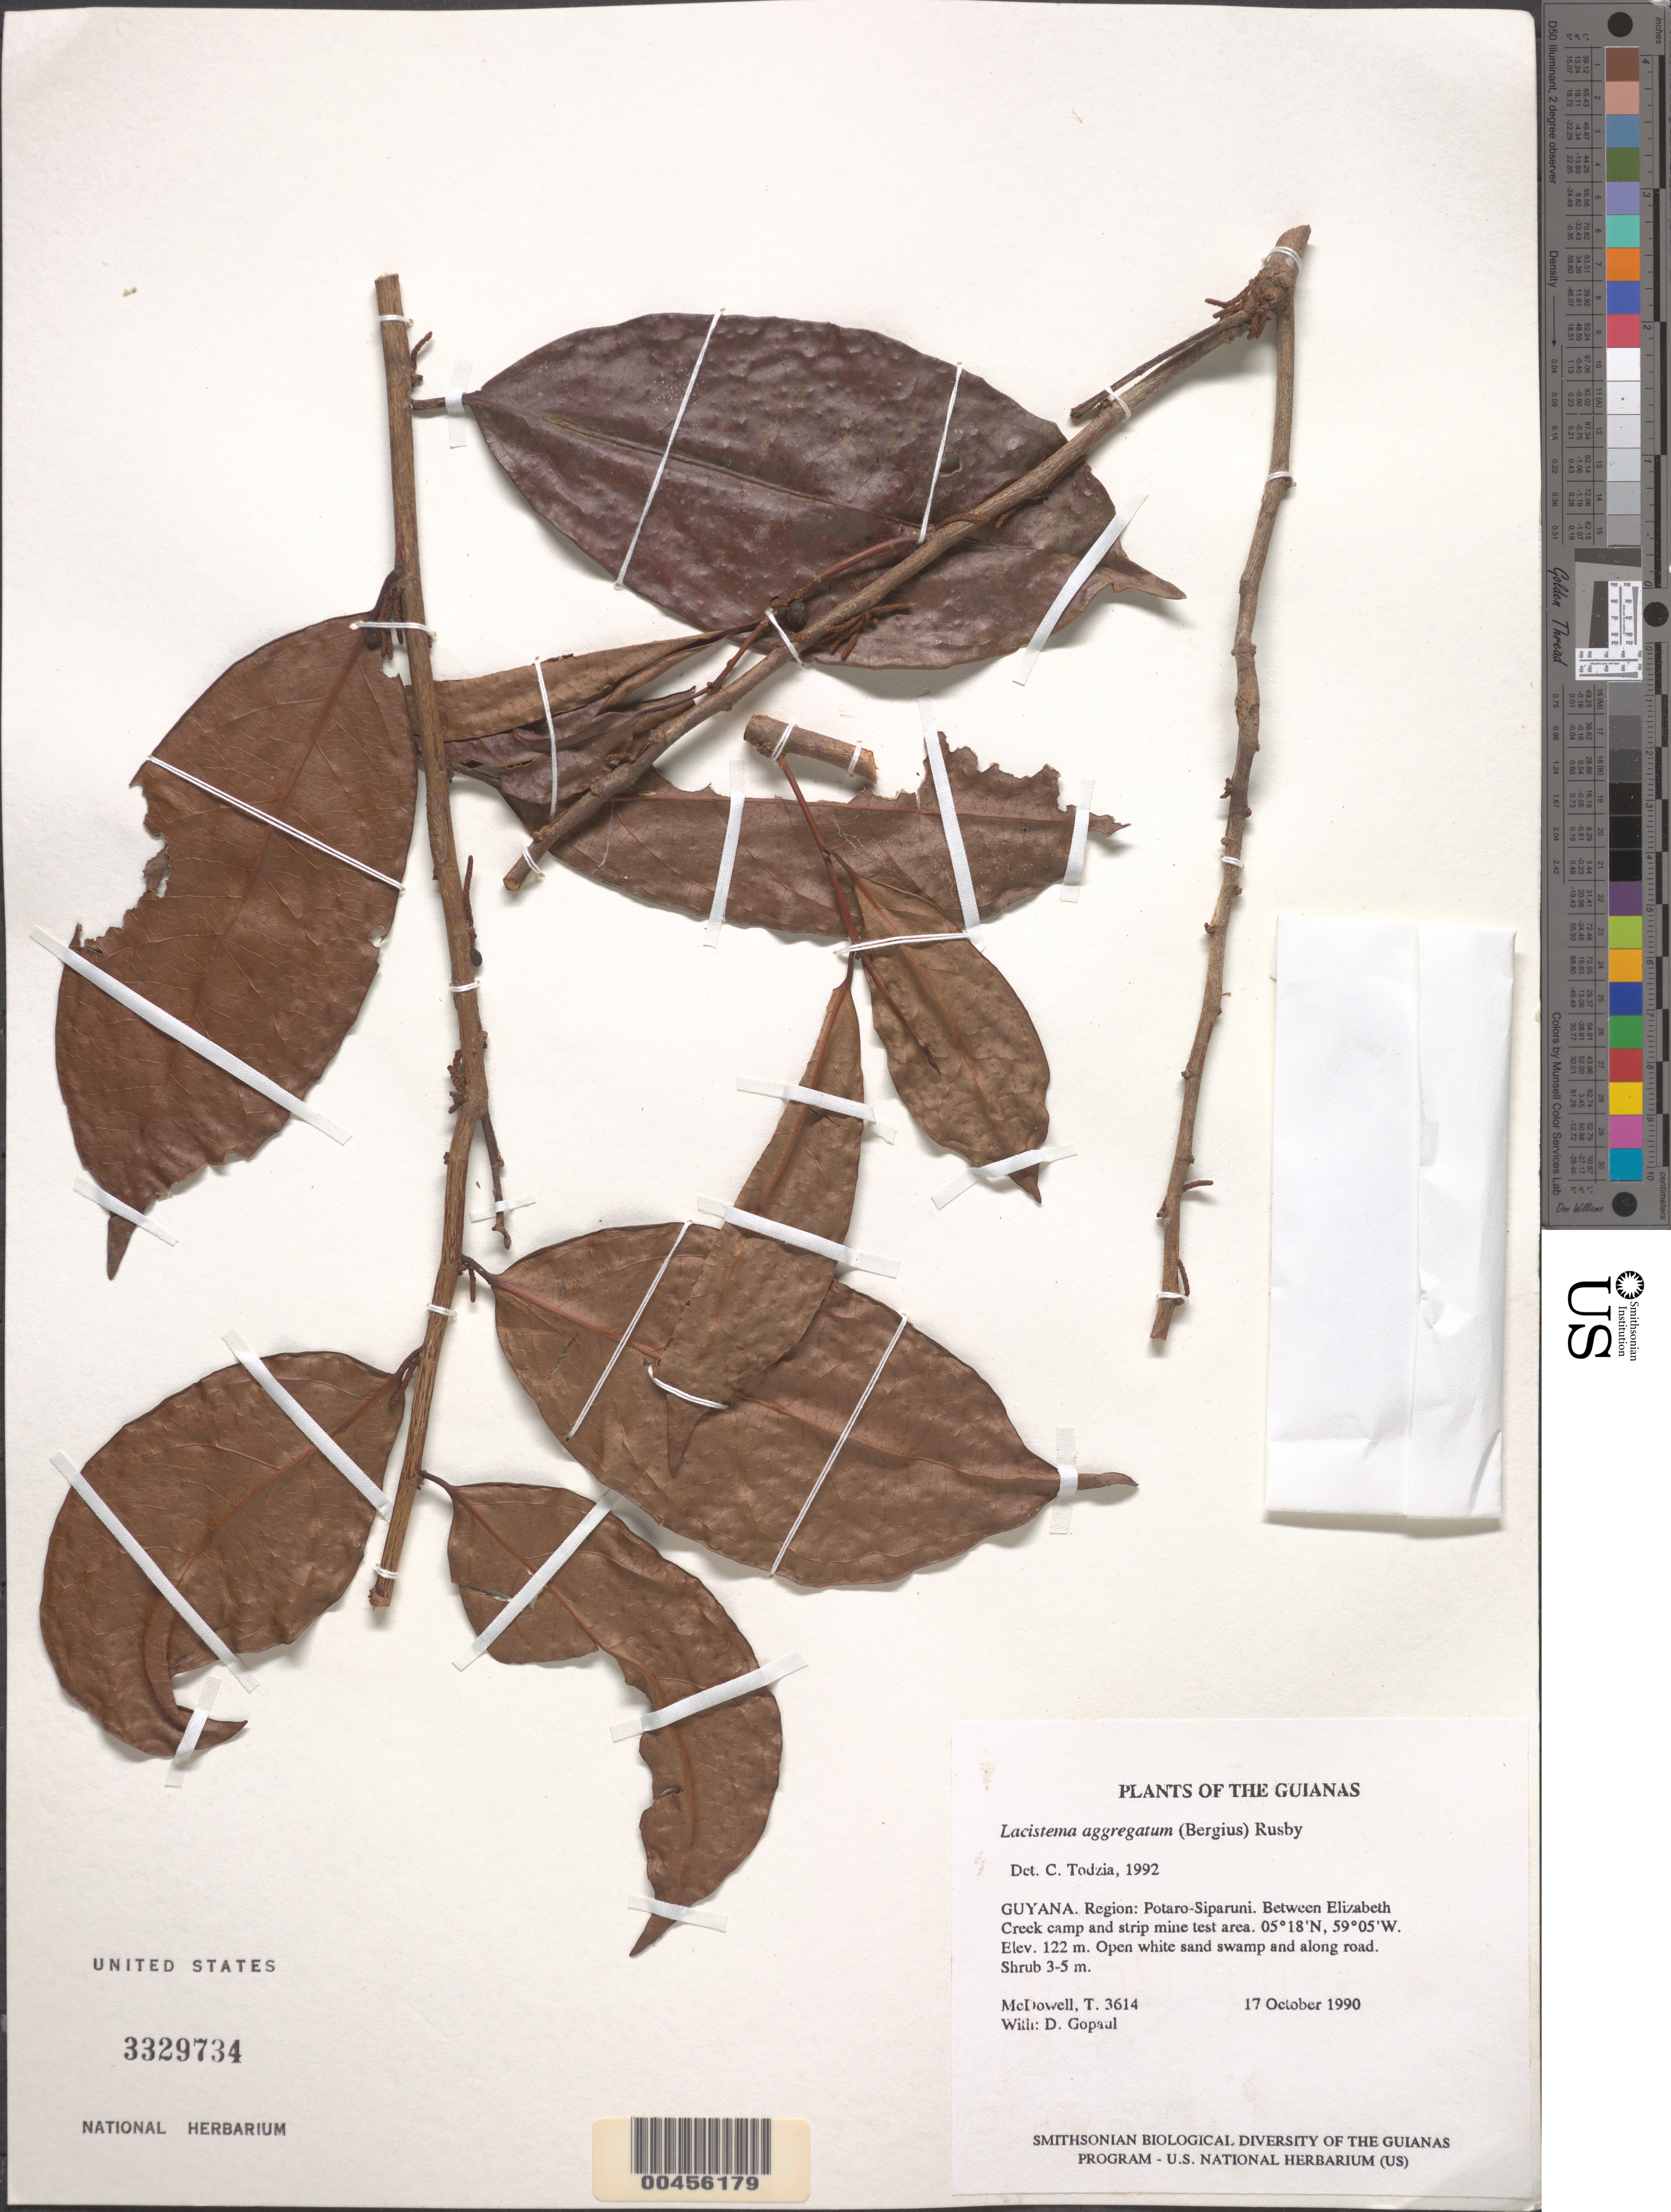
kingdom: Plantae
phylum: Tracheophyta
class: Magnoliopsida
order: Malpighiales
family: Lacistemataceae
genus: Lacistema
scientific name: Lacistema aggregatum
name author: (P.J. Bergius) Rusby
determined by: Todzia, C. A., (TEX), University of Texas Austin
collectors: T. McDowell & D. Gopaul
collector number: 3614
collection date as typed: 17 October 1990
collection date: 1990-10-17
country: Guyana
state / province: Potaro-Siparuni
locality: Between Elizabeth Creek camp and strip mine test area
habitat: Open white sand swamp and along road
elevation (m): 122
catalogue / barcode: US 3329734